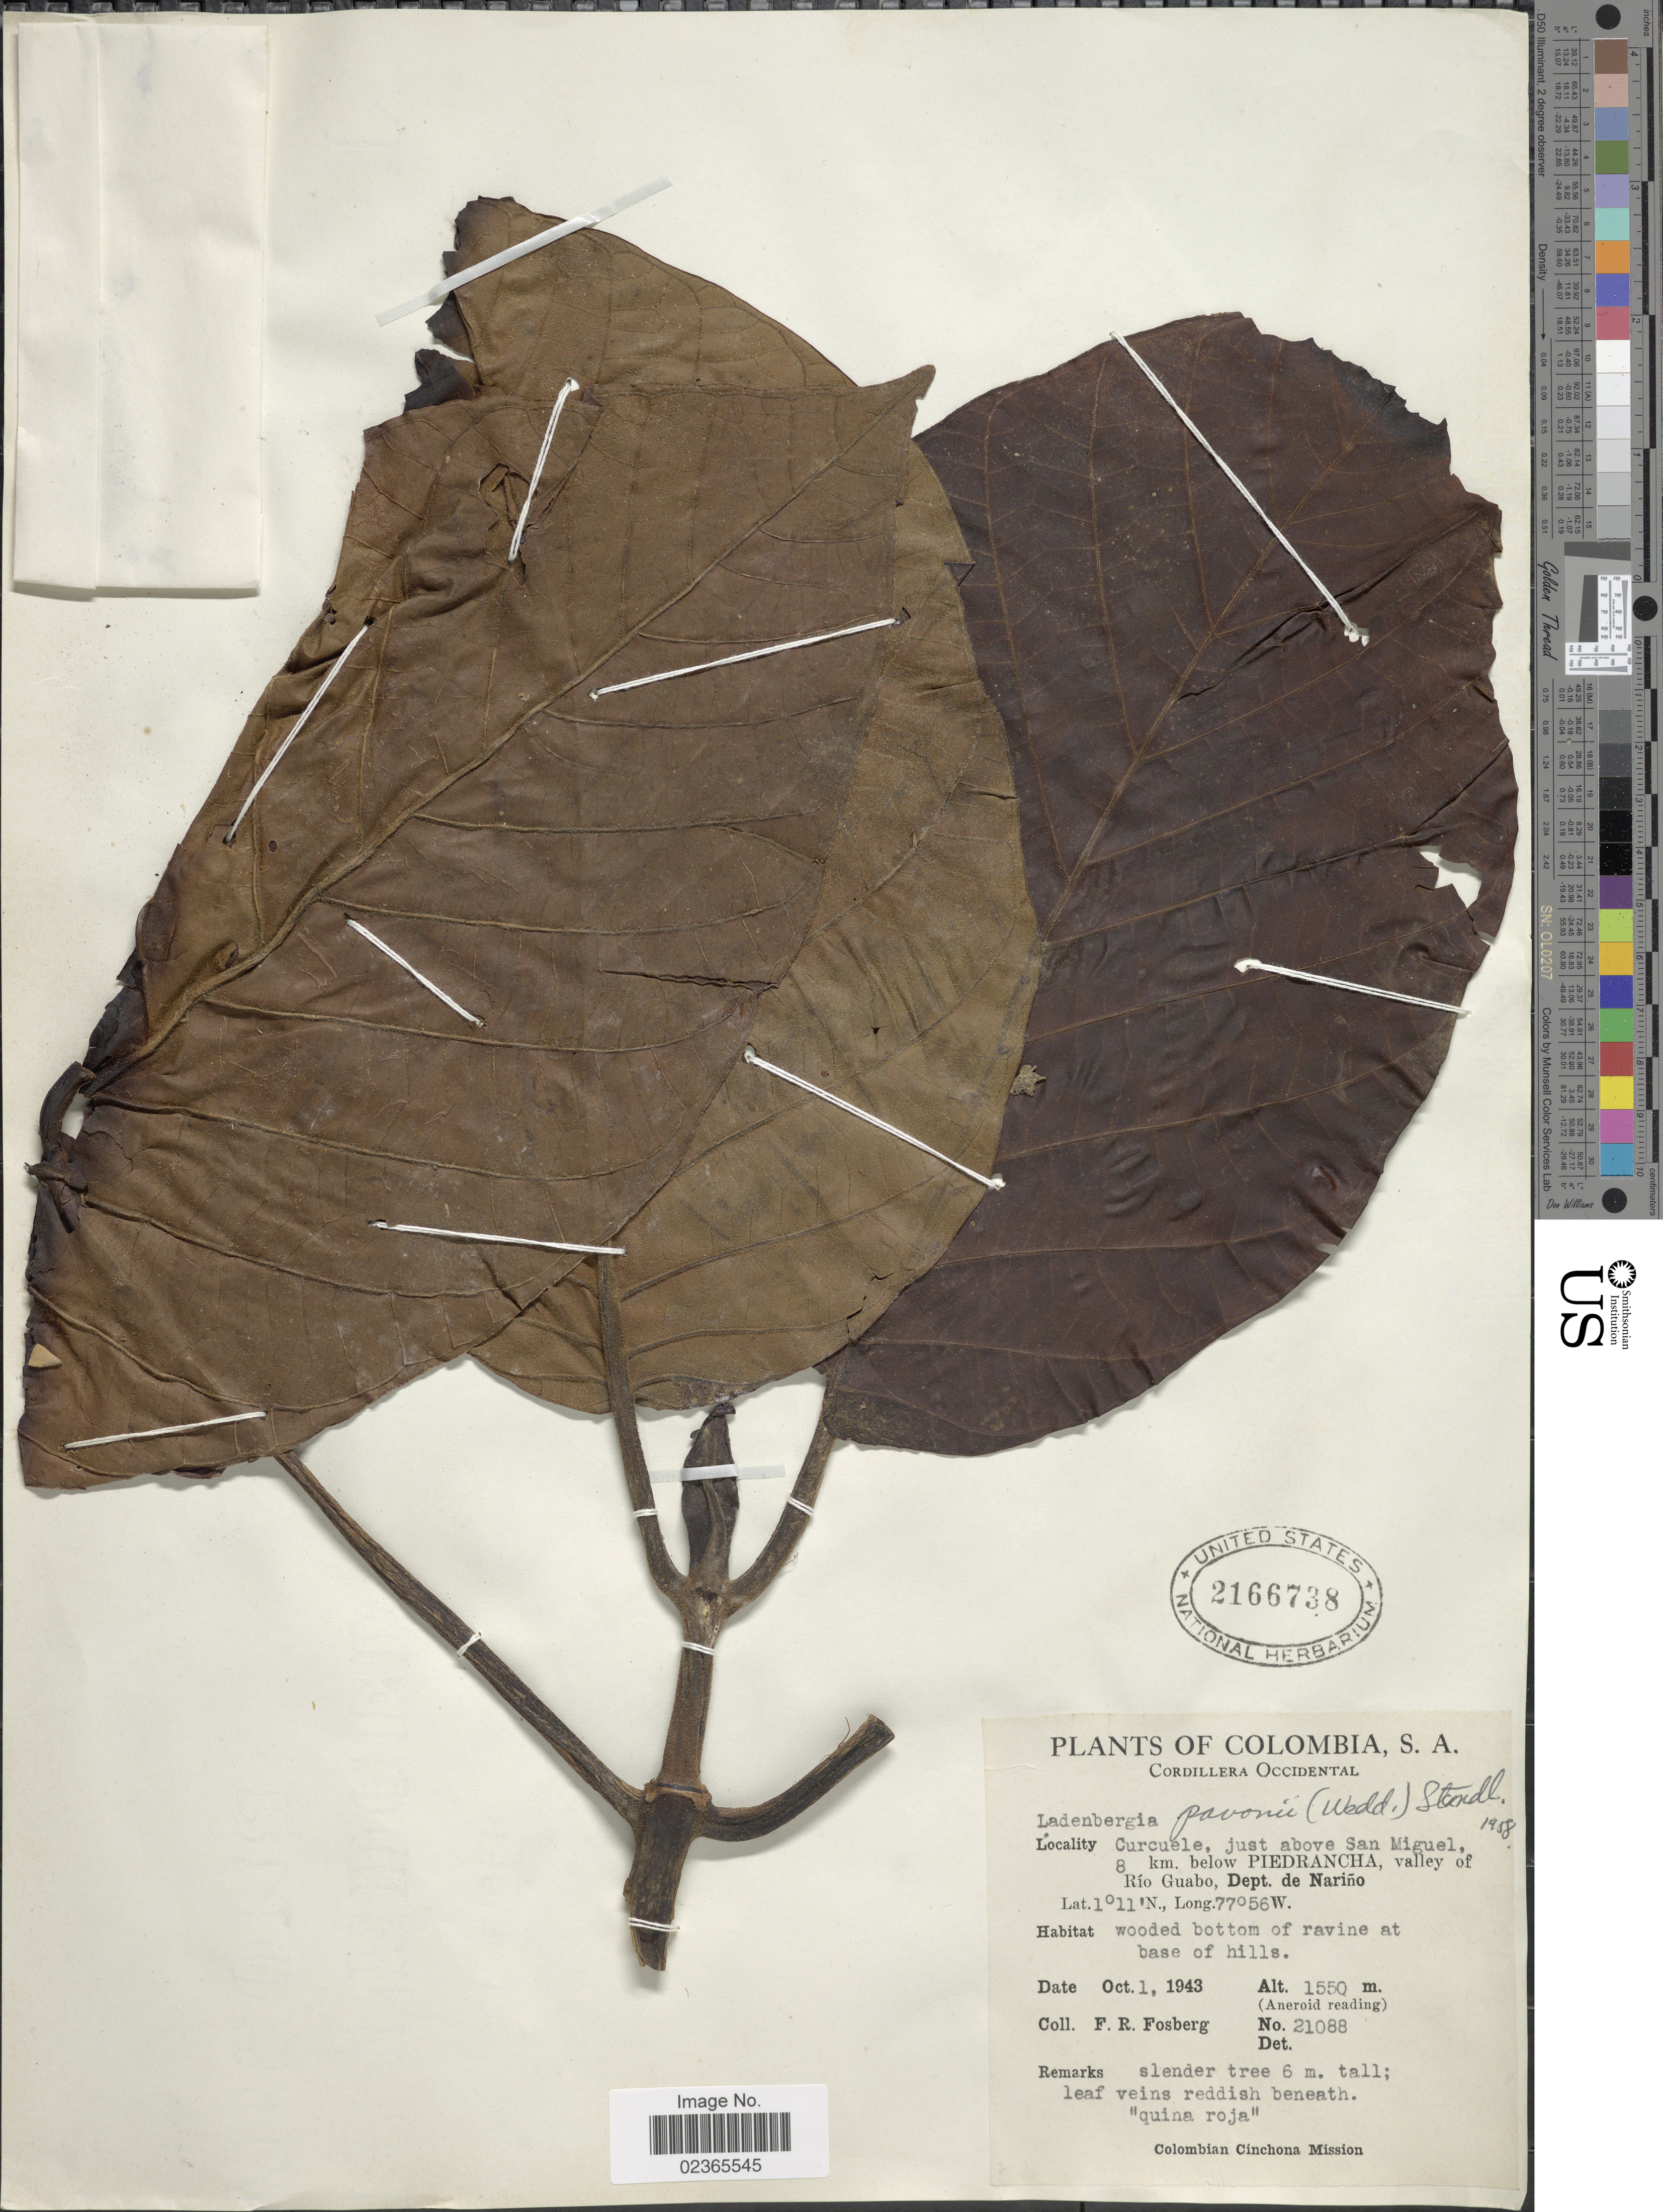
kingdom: Plantae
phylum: Tracheophyta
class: Magnoliopsida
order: Gentianales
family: Rubiaceae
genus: Ladenbergia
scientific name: Ladenbergia pavonii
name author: (Lamb.) Standl.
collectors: F. R. Fosberg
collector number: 21088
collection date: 1943-10-01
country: Colombia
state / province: Nariño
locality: Curcuele, just above San Miguel, 8 km below Piedrancha, valley of Rio Guabo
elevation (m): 1550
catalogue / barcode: US 2166738